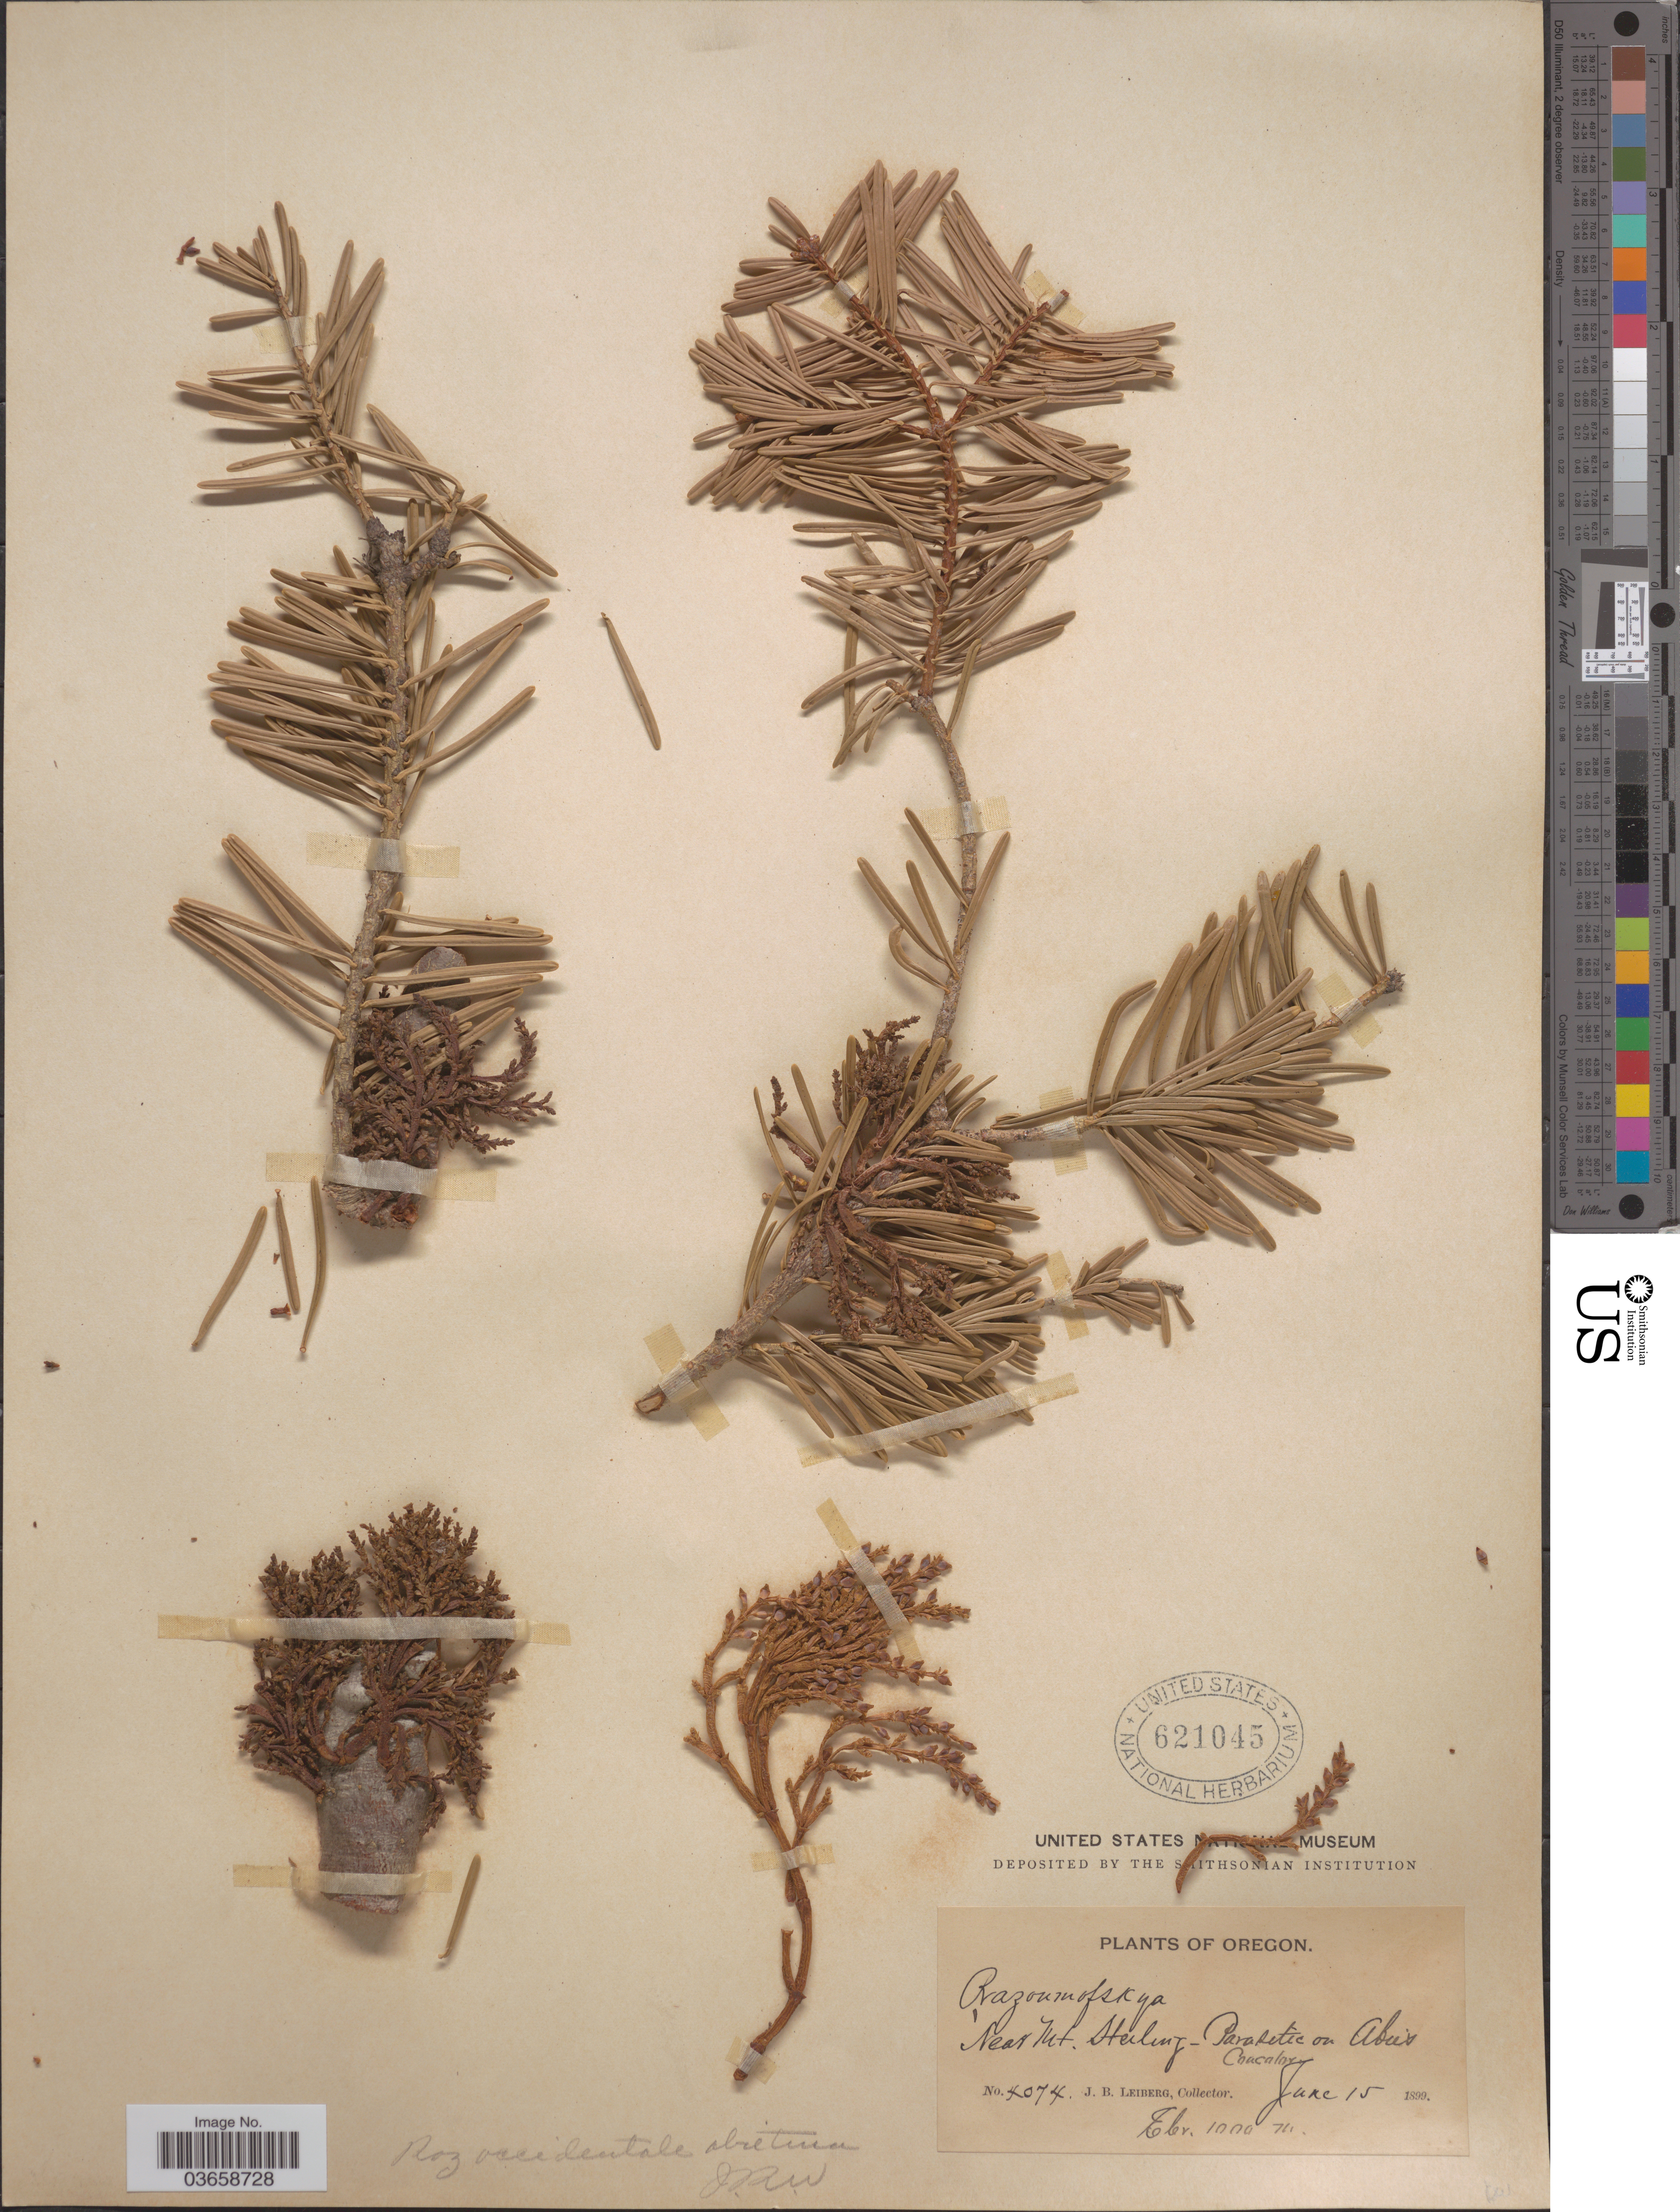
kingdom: Plantae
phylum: Tracheophyta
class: Magnoliopsida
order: Santalales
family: Viscaceae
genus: Arceuthobium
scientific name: Arceuthobium abietinum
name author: (Engelm.) Munz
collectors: J. B. Leiberg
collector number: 4074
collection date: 1899-06-15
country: United States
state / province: Oregon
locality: Near Mt. Sterling.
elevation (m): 1000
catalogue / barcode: US 621045